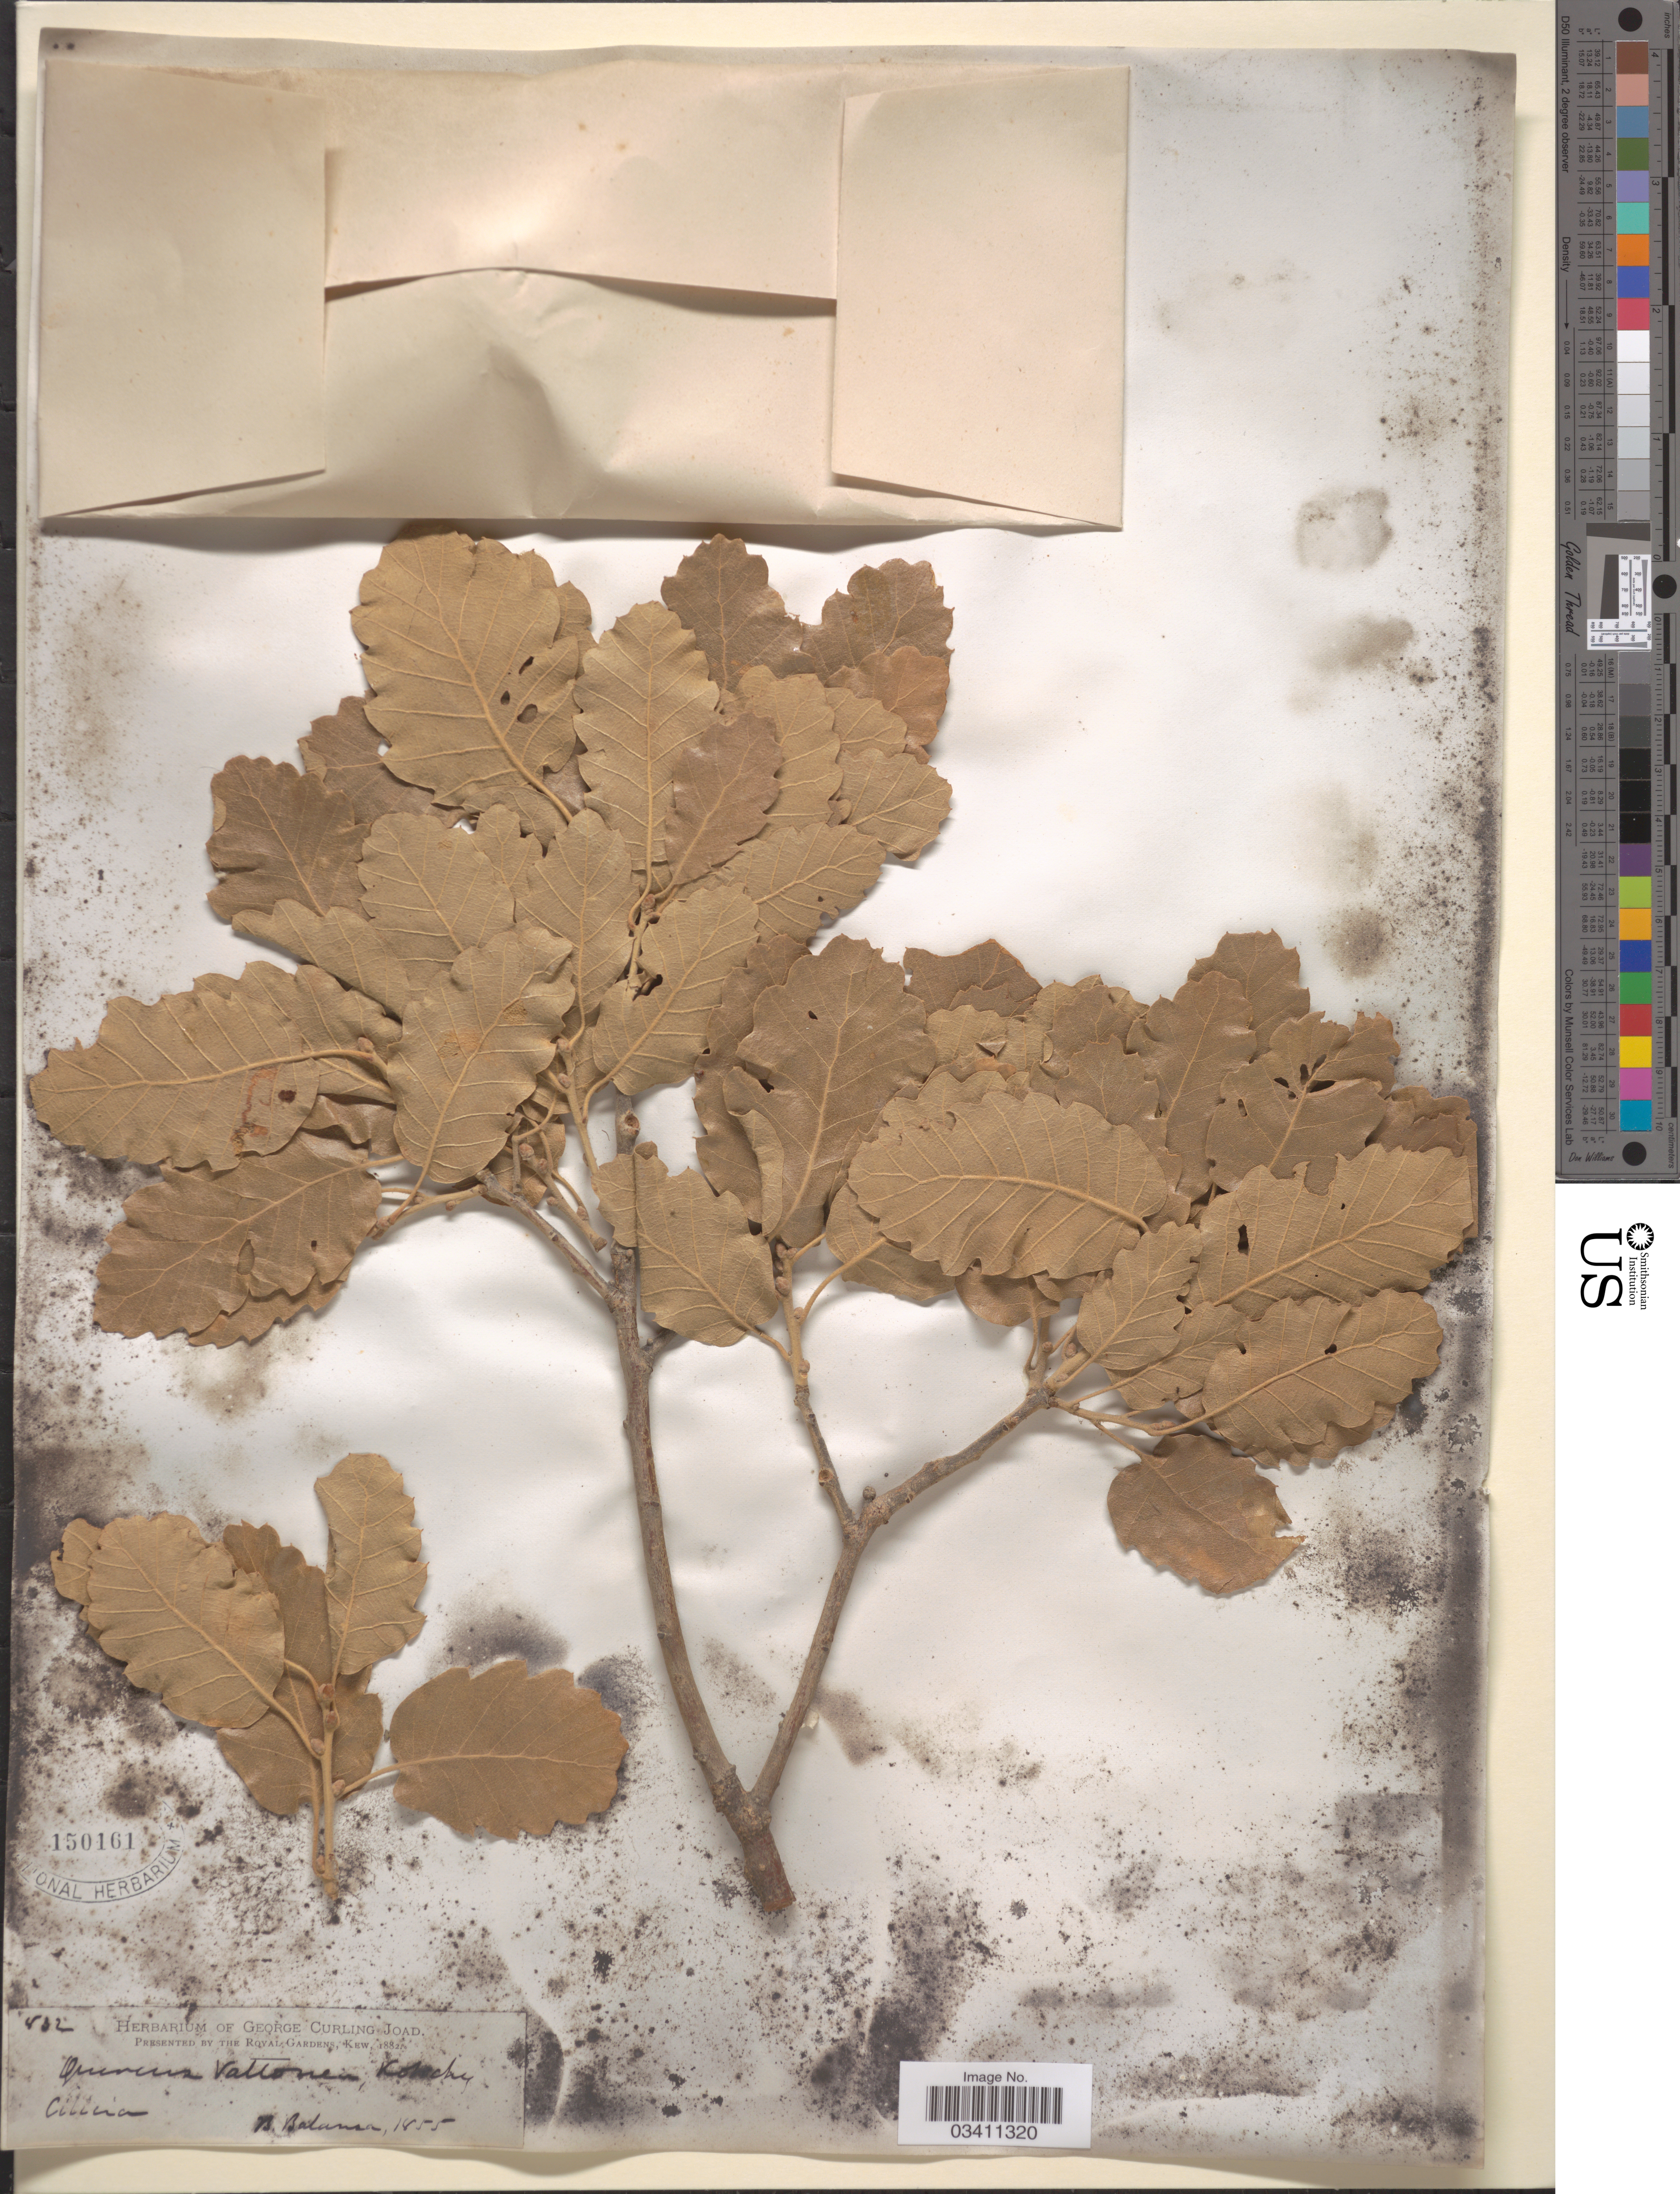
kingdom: Plantae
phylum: Tracheophyta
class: Magnoliopsida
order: Fagales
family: Fagaceae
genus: Quercus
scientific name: Quercus sp.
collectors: B. Balansa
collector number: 432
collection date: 1855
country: Turkey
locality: Cilicia.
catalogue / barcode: US 150161